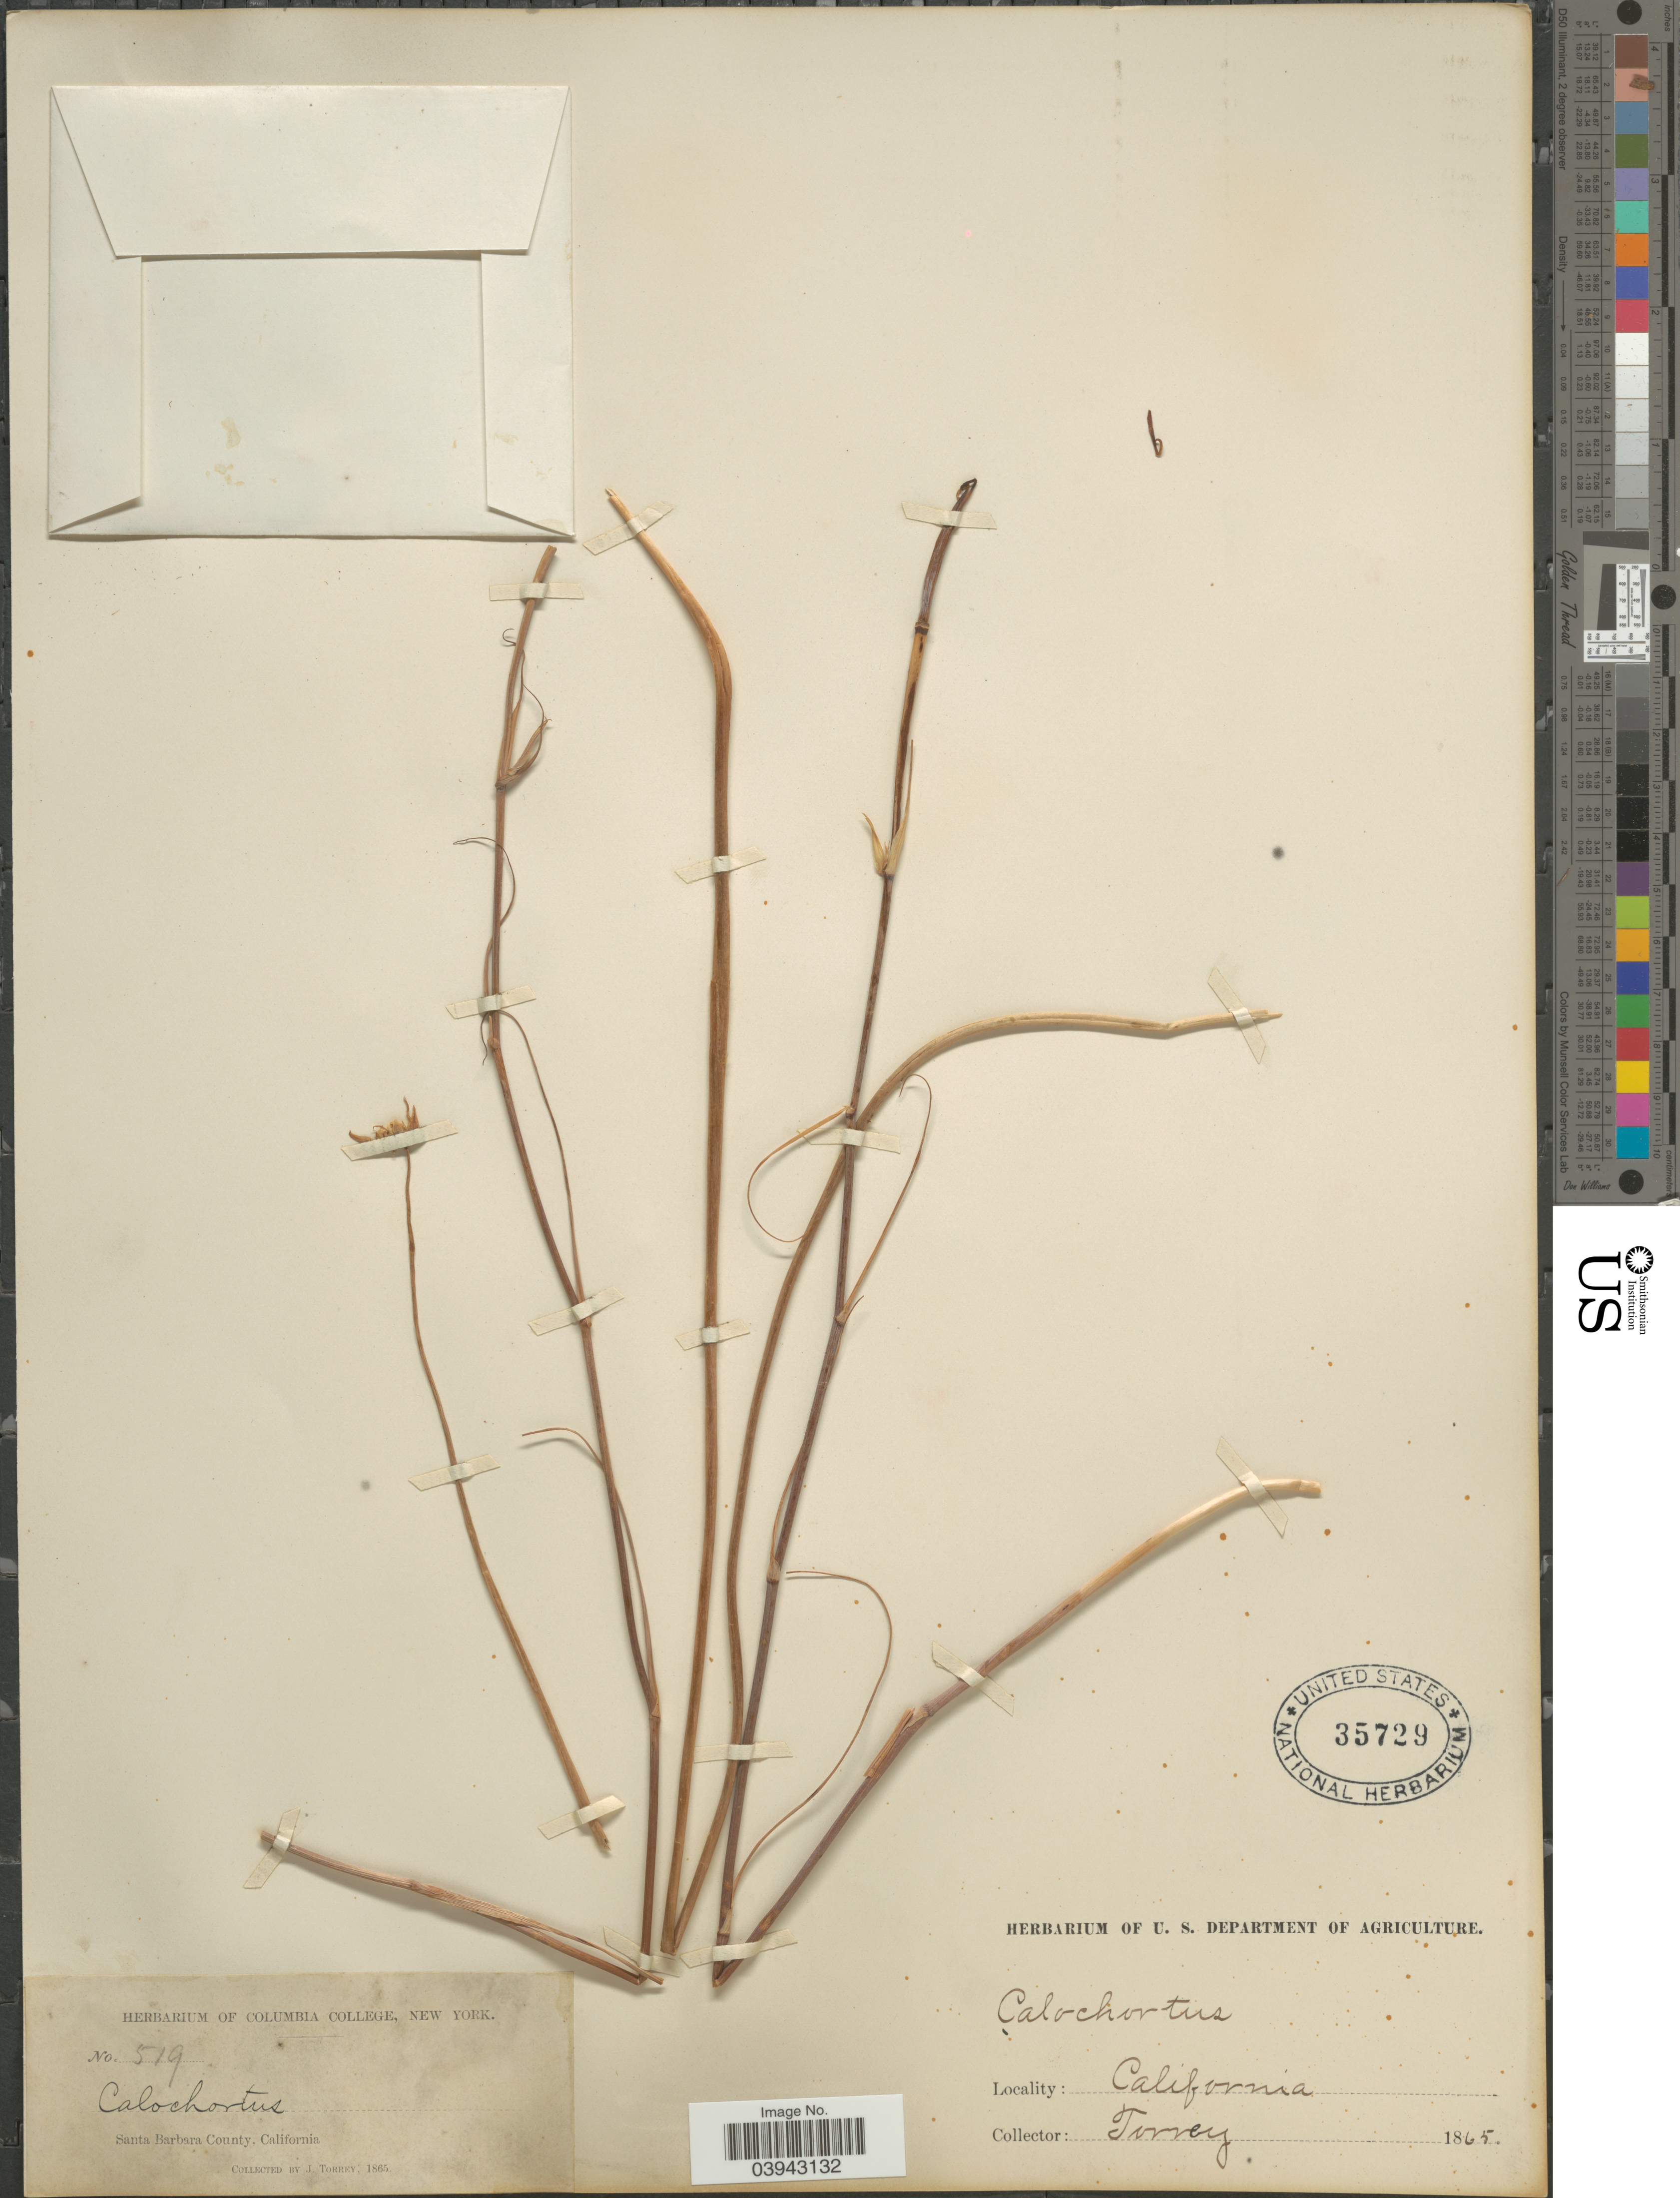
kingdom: Plantae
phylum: Tracheophyta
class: Liliopsida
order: Liliales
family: Liliaceae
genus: Calochortus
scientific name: Calochortus sp.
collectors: J. Torrey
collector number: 519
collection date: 1865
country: United States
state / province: California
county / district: Santa Barbara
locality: Santa Barbara County.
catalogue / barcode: US 35729